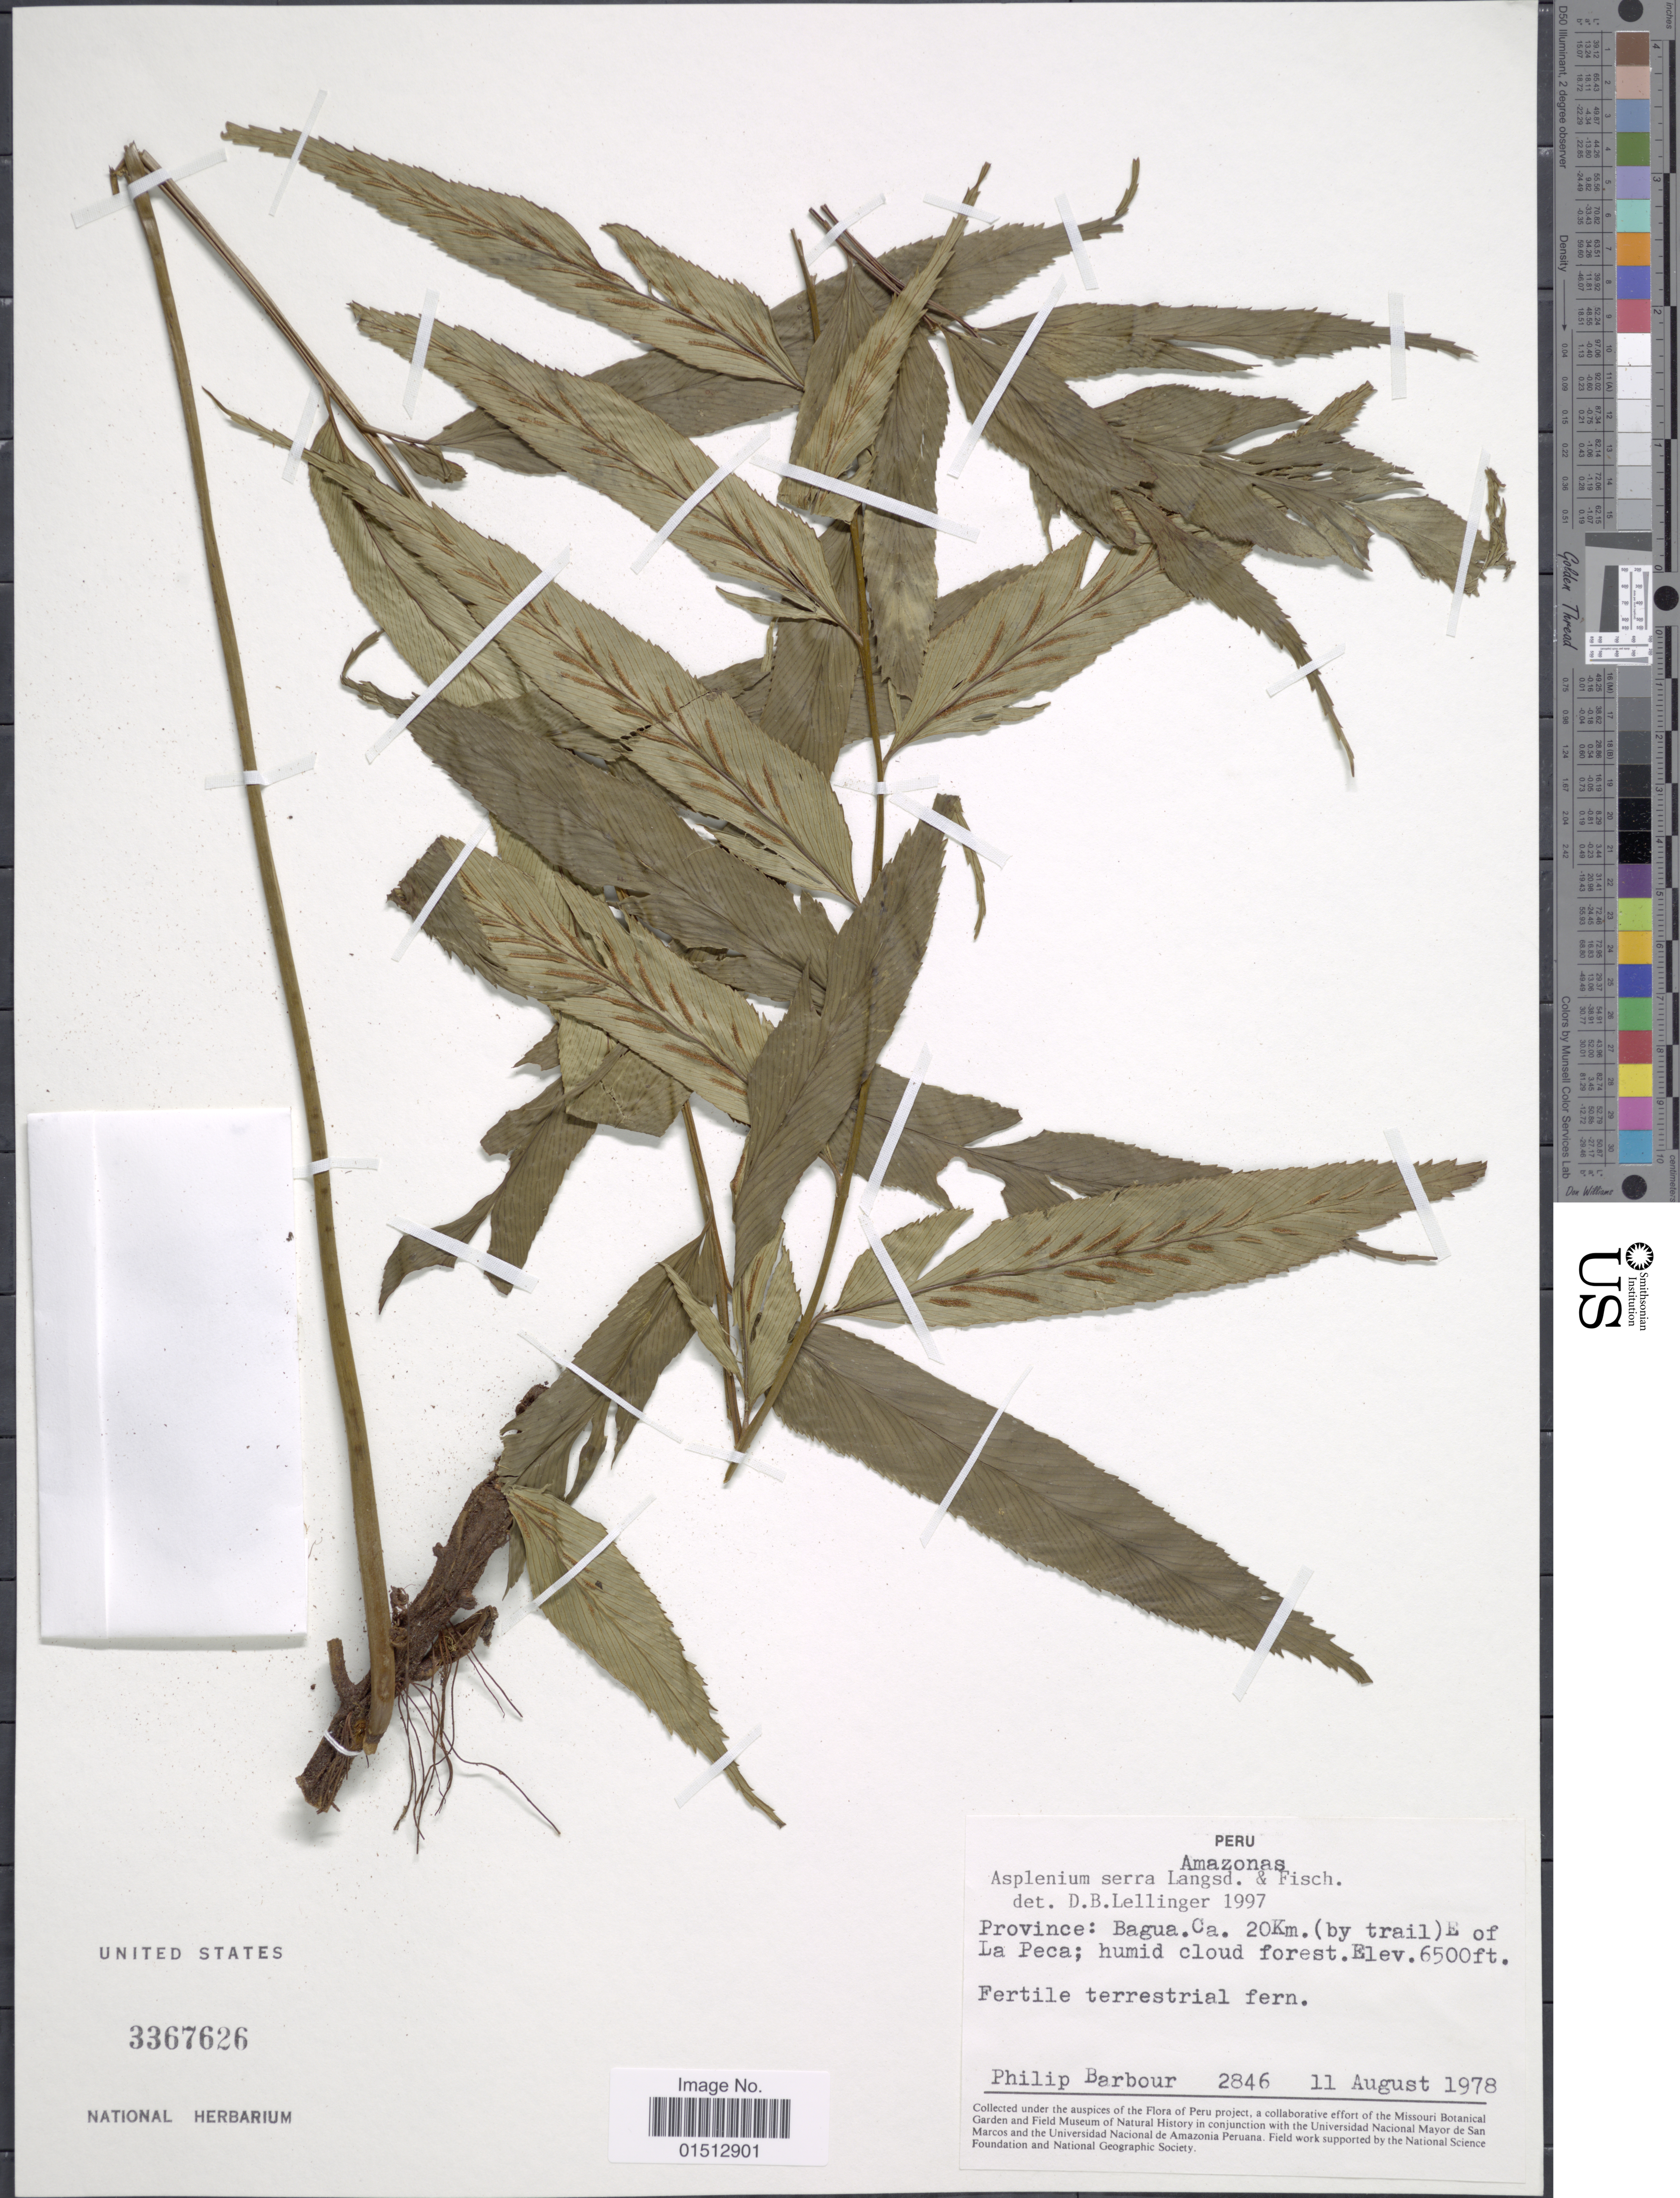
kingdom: Plantae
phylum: Tracheophyta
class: Polypodiopsida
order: Polypodiales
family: Aspleniaceae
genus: Asplenium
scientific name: Asplenium serra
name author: Langsd. & Fisch.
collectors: P. Barbour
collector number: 2846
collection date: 1978-08-11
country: Peru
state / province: Amazonas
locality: Peru, Amazonas, Province: Bagua. Ca. 20Km. (by trail) E of La Peca.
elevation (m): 1981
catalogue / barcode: US 3367626